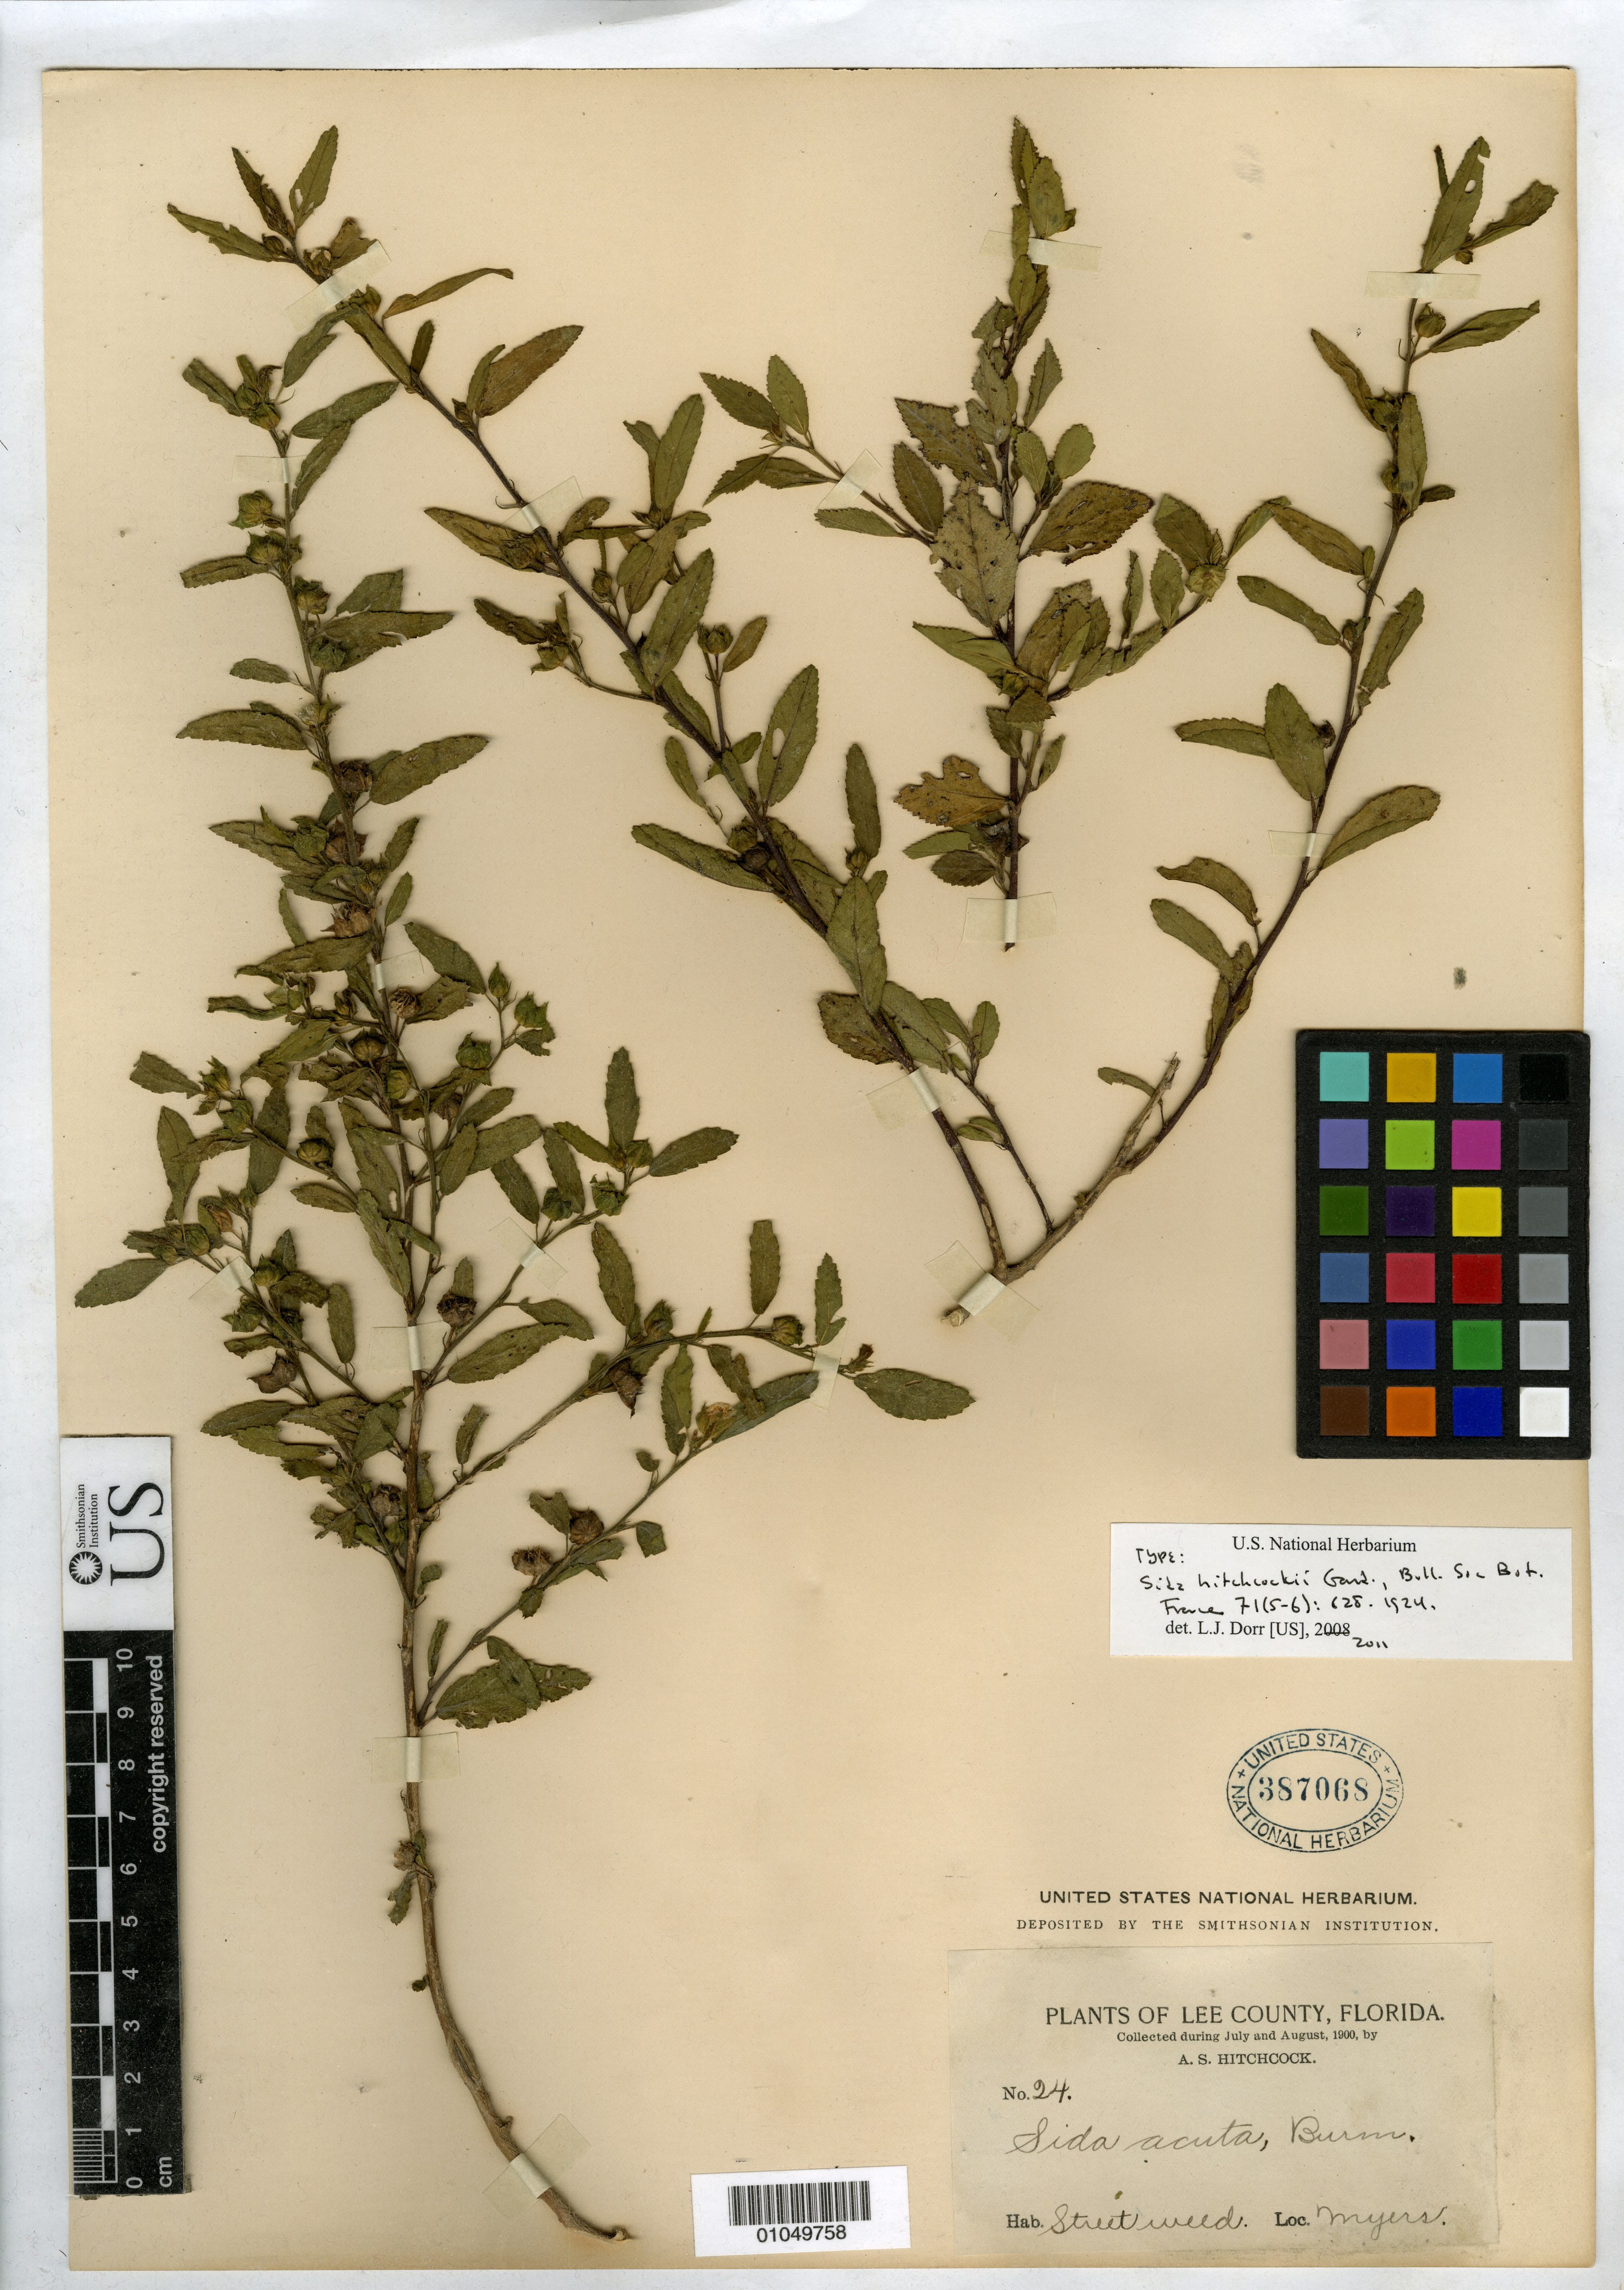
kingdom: Plantae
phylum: Tracheophyta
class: Magnoliopsida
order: Malvales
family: Malvaceae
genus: Sida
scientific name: Sida hitchcockii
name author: Gand.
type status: Type Collection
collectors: A. S. Hitchcock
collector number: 24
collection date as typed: Jul 1900 and -- Aug 1900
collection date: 1900-07,1900-08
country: United States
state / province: Florida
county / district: Lee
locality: Lee County, Myers.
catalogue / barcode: US 387068